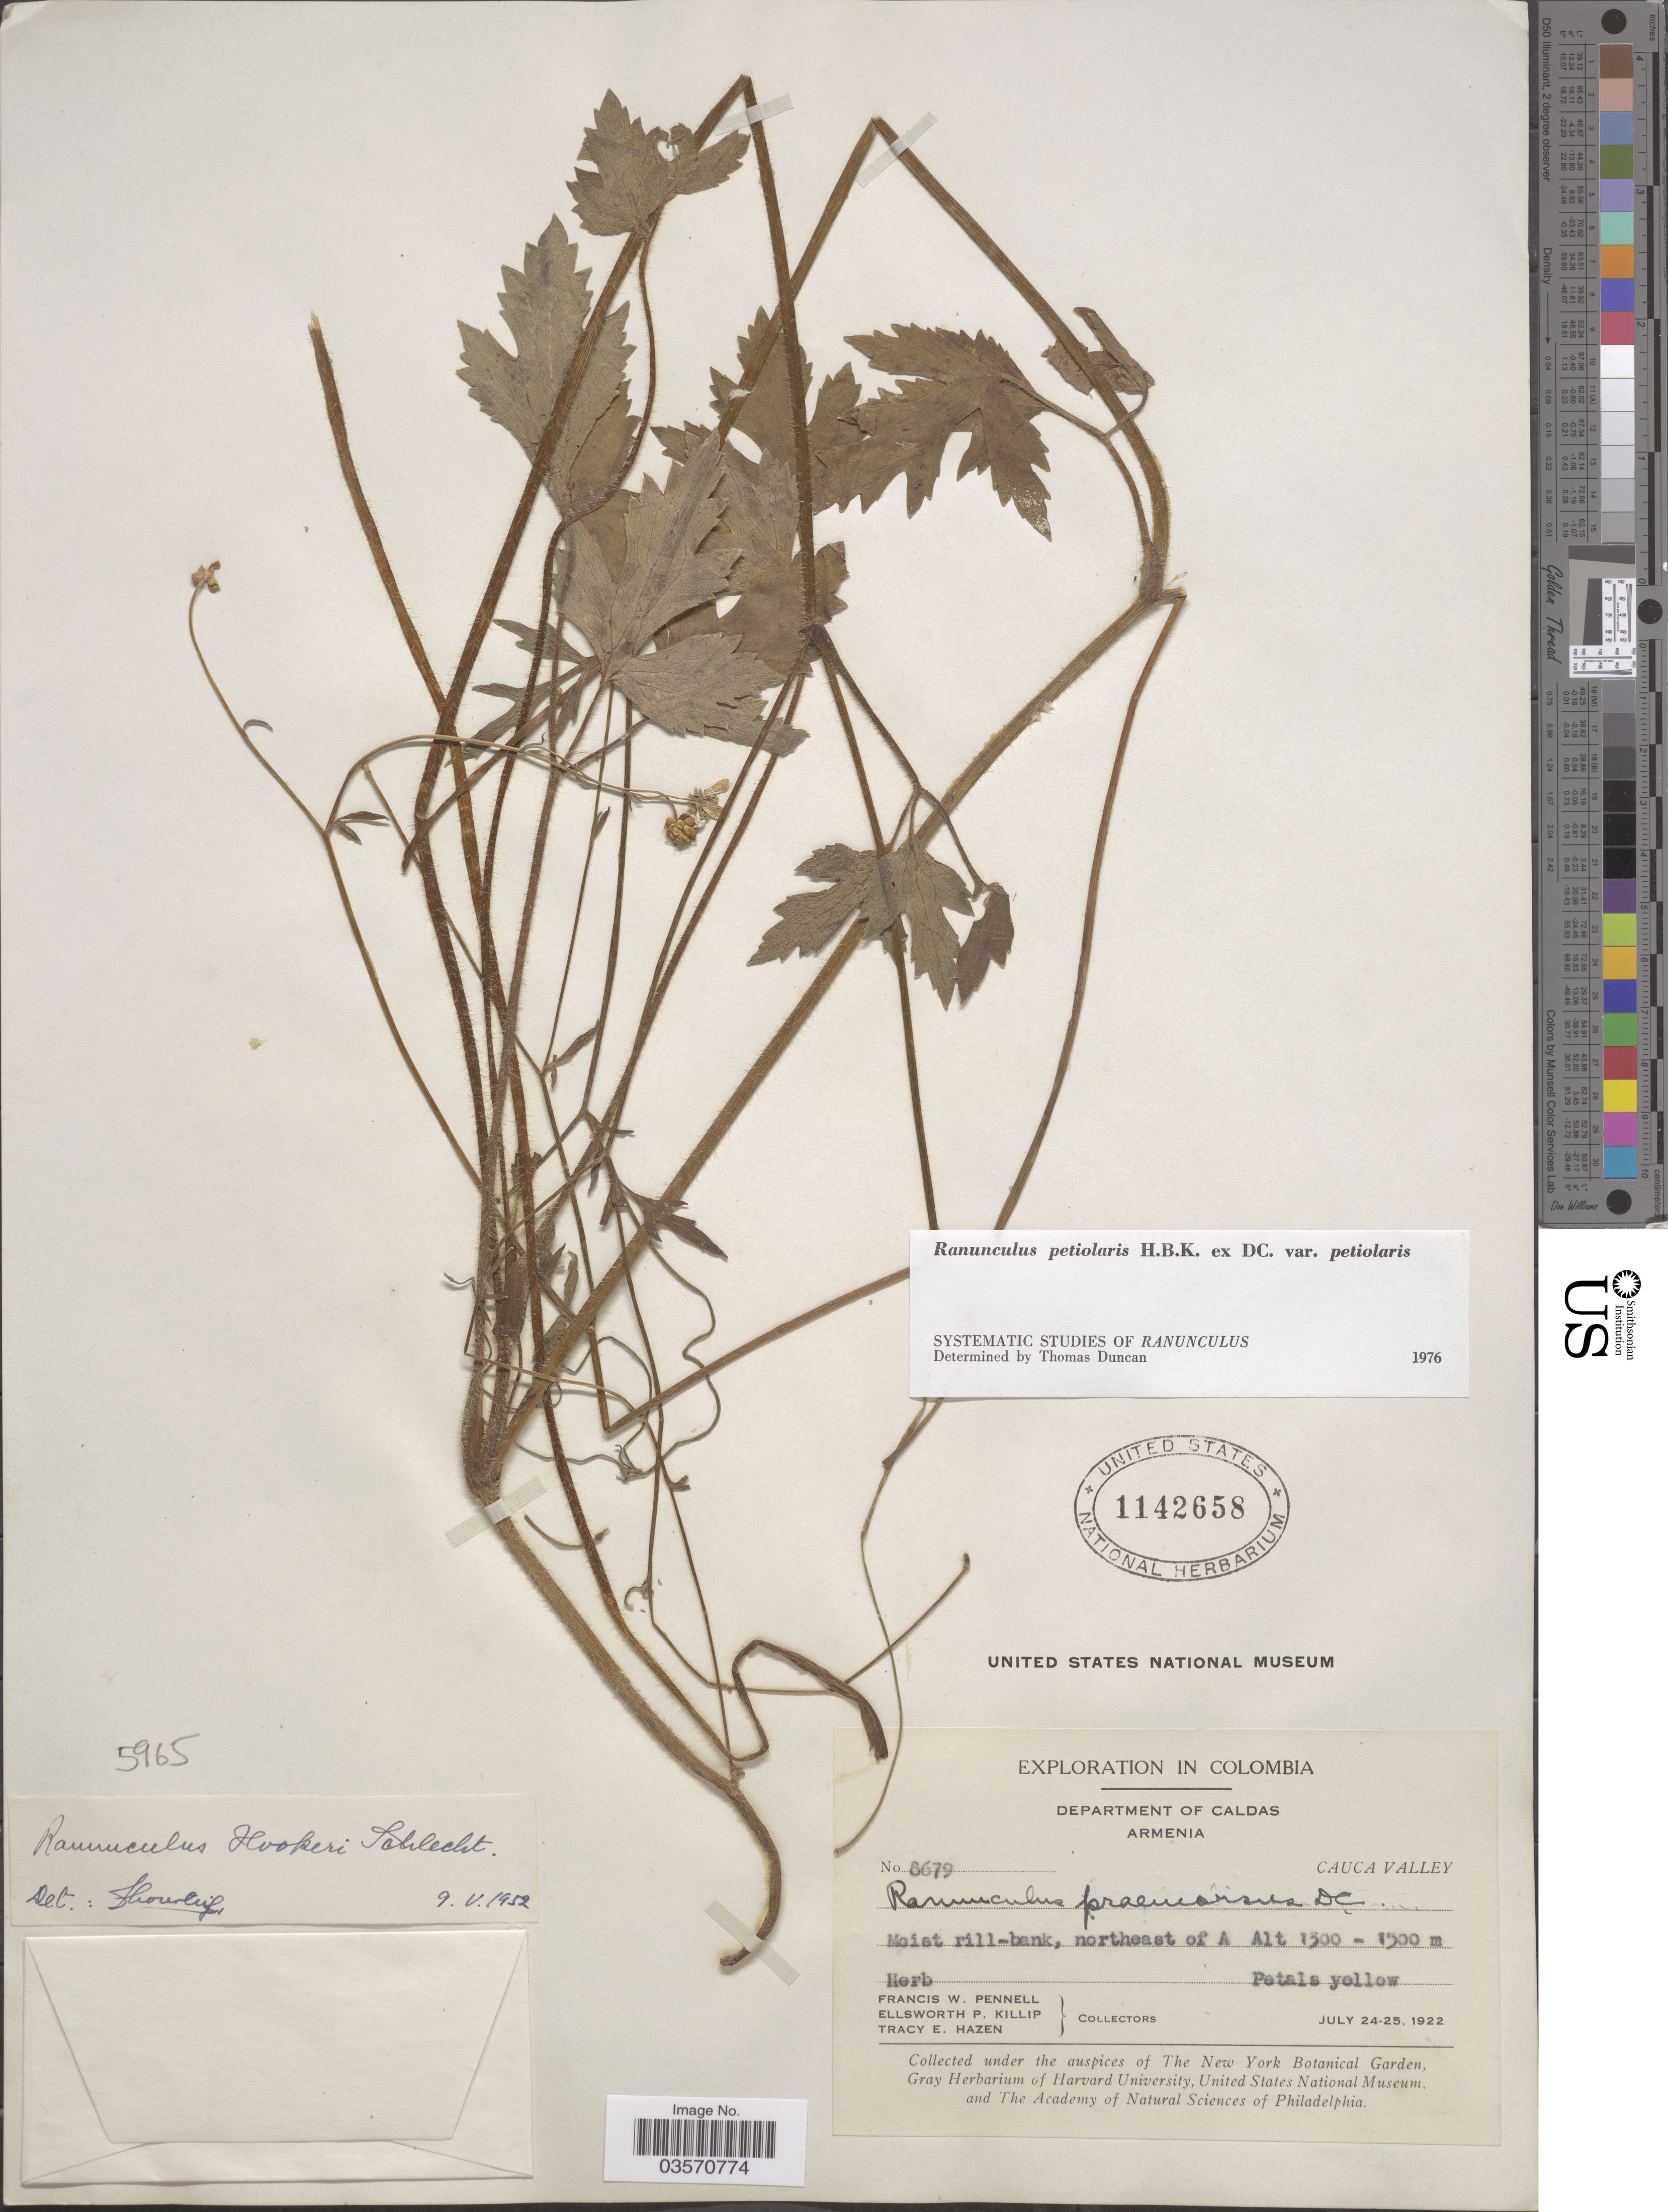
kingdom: Plantae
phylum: Tracheophyta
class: Magnoliopsida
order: Ranunculales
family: Ranunculaceae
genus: Ranunculus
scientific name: Ranunculus petiolaris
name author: Kunth ex DC.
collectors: F. W. Pennell, E. P. Killip & T. E. Hazen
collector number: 8679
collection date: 1922-07-24/1922-07-25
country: Colombia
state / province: Caldas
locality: Armenia. Cauca Valley. Northeast of A.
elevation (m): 1300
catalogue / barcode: US 1142658